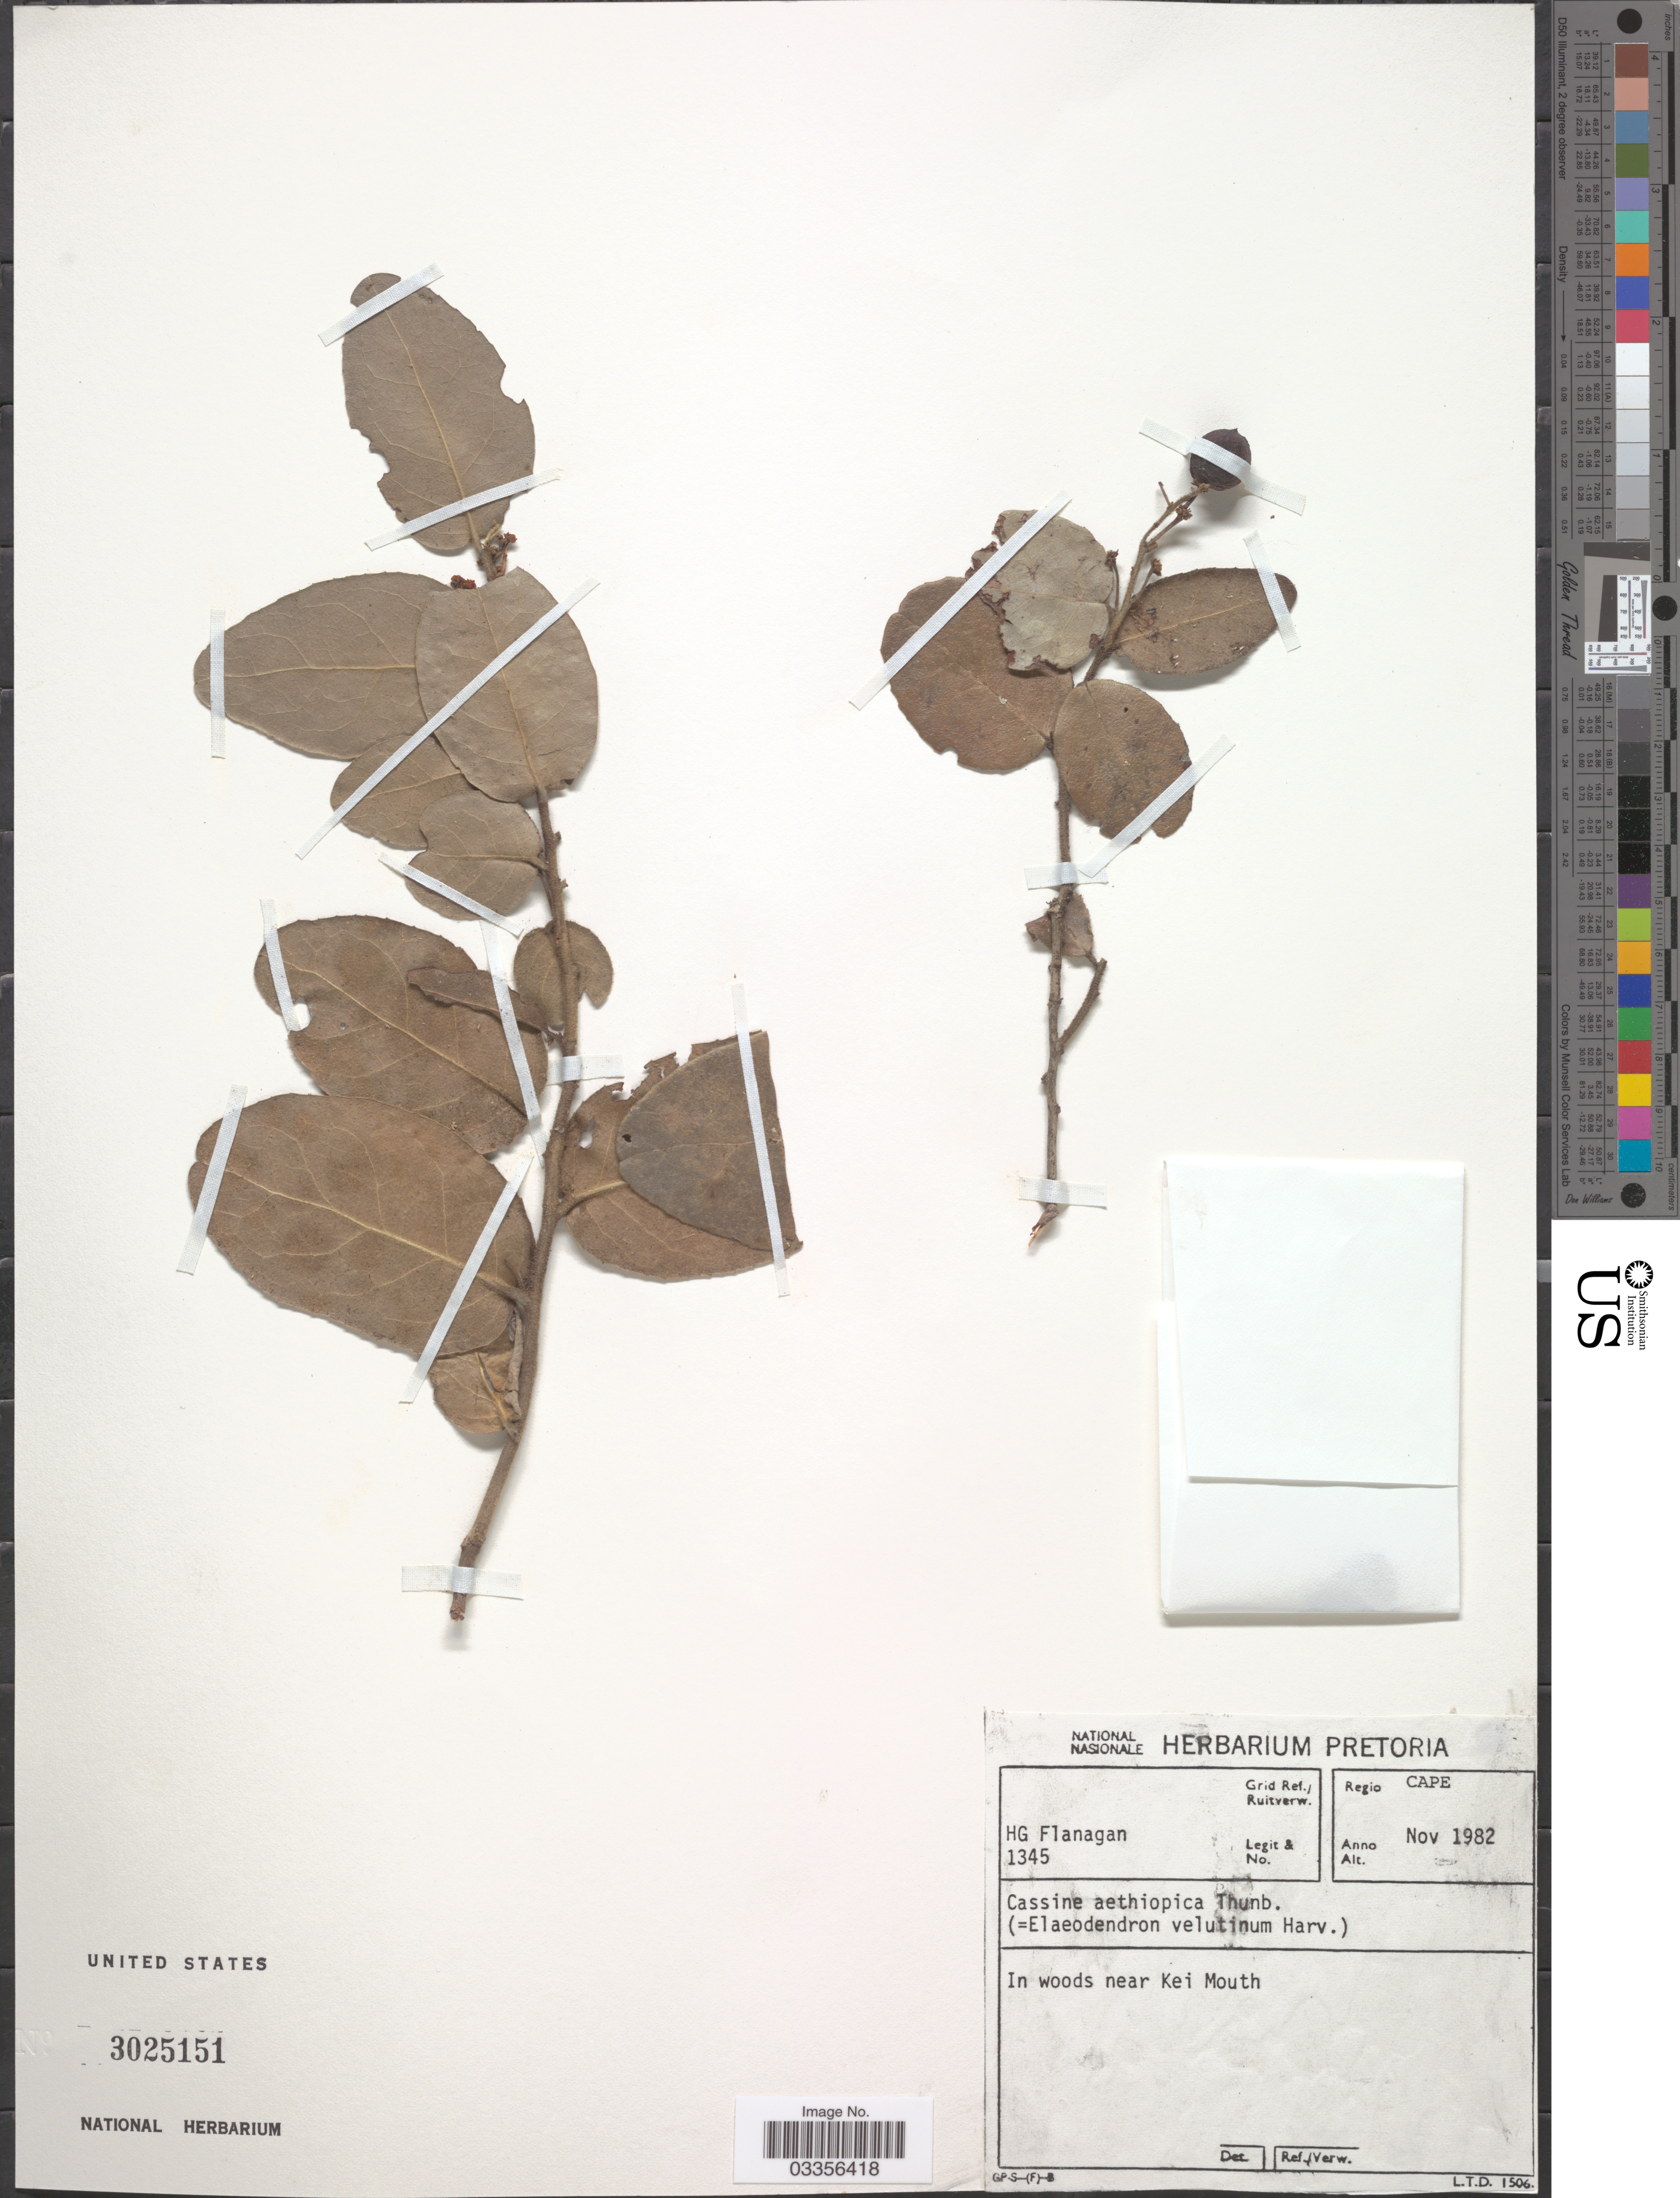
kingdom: Plantae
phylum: Tracheophyta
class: Magnoliopsida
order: Celastrales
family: Celastraceae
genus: Mystroxylon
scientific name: Mystroxylon aethiopicum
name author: (Thunb.) Loes.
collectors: H. Flanagan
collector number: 1345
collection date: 1982-11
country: South Africa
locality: Regio Cape. In woods near Kei Mouth.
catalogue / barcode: US 3025151